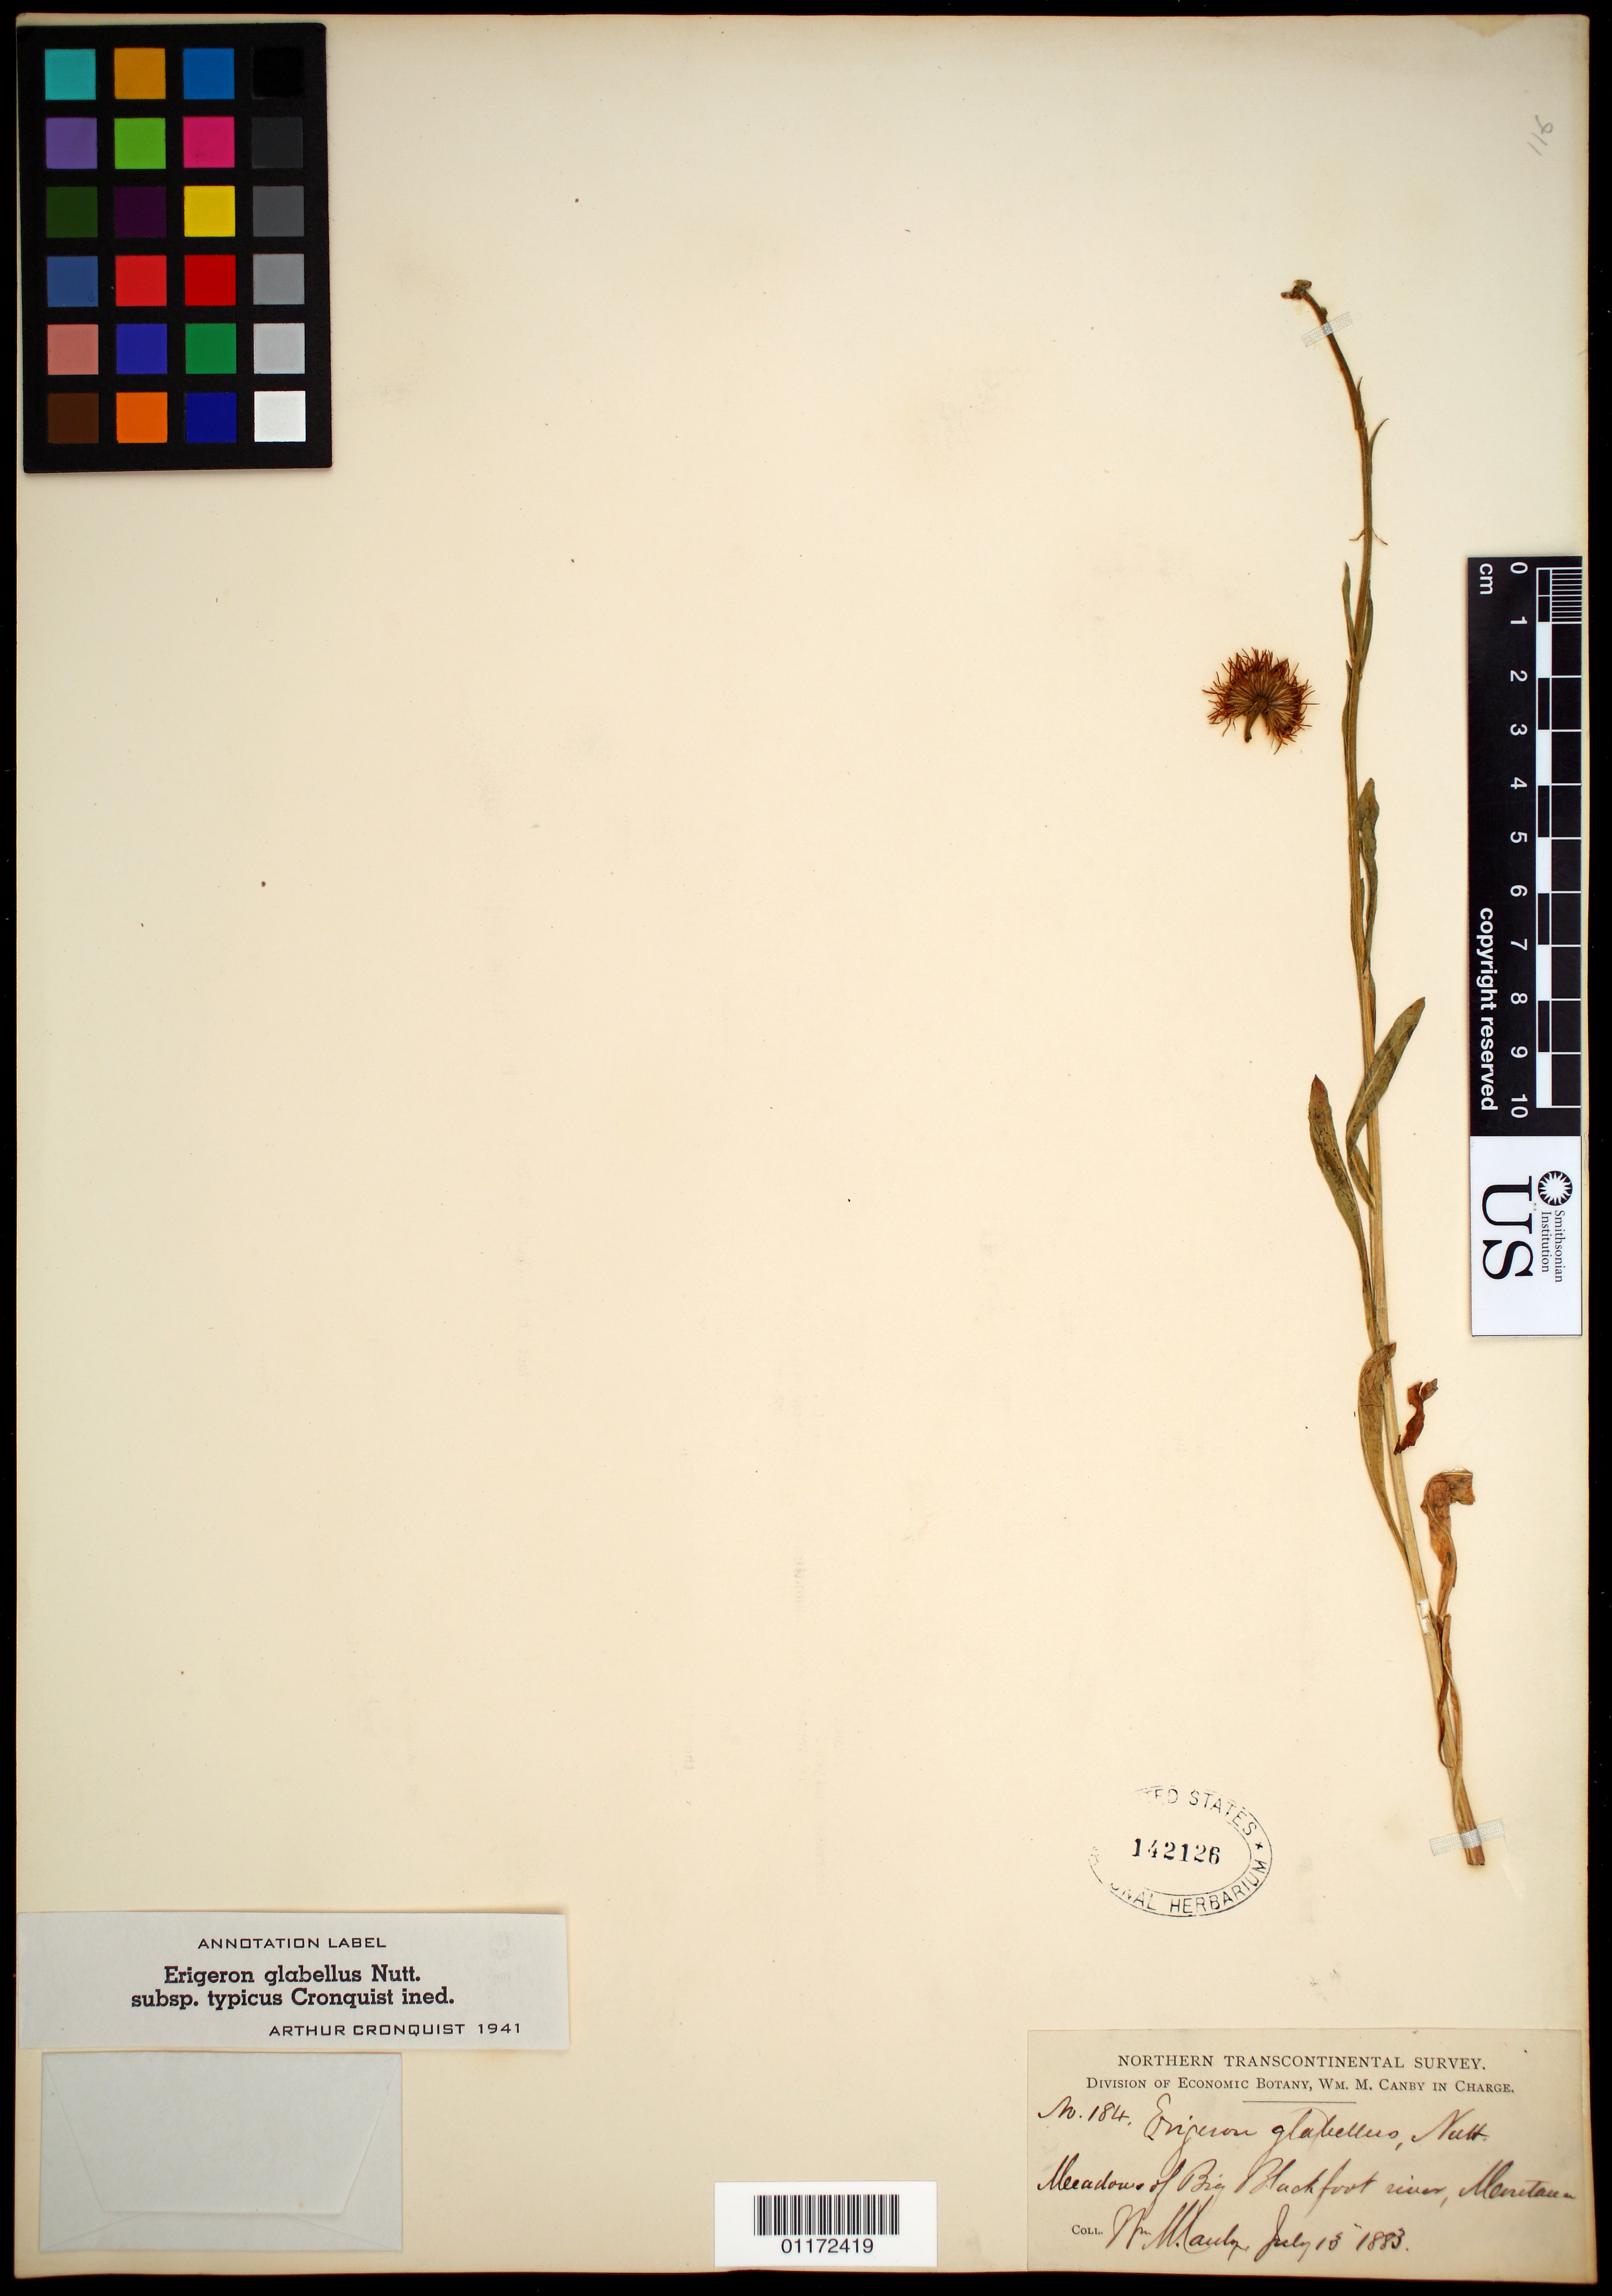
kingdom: Plantae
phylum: Tracheophyta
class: Magnoliopsida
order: Asterales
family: Asteraceae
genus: Erigeron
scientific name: Erigeron glabellus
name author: Nutt.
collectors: W. M. Canby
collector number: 184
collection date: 1883-07-13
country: United States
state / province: Montana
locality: Meadows of Big Blackfoot River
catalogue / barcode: US 142126